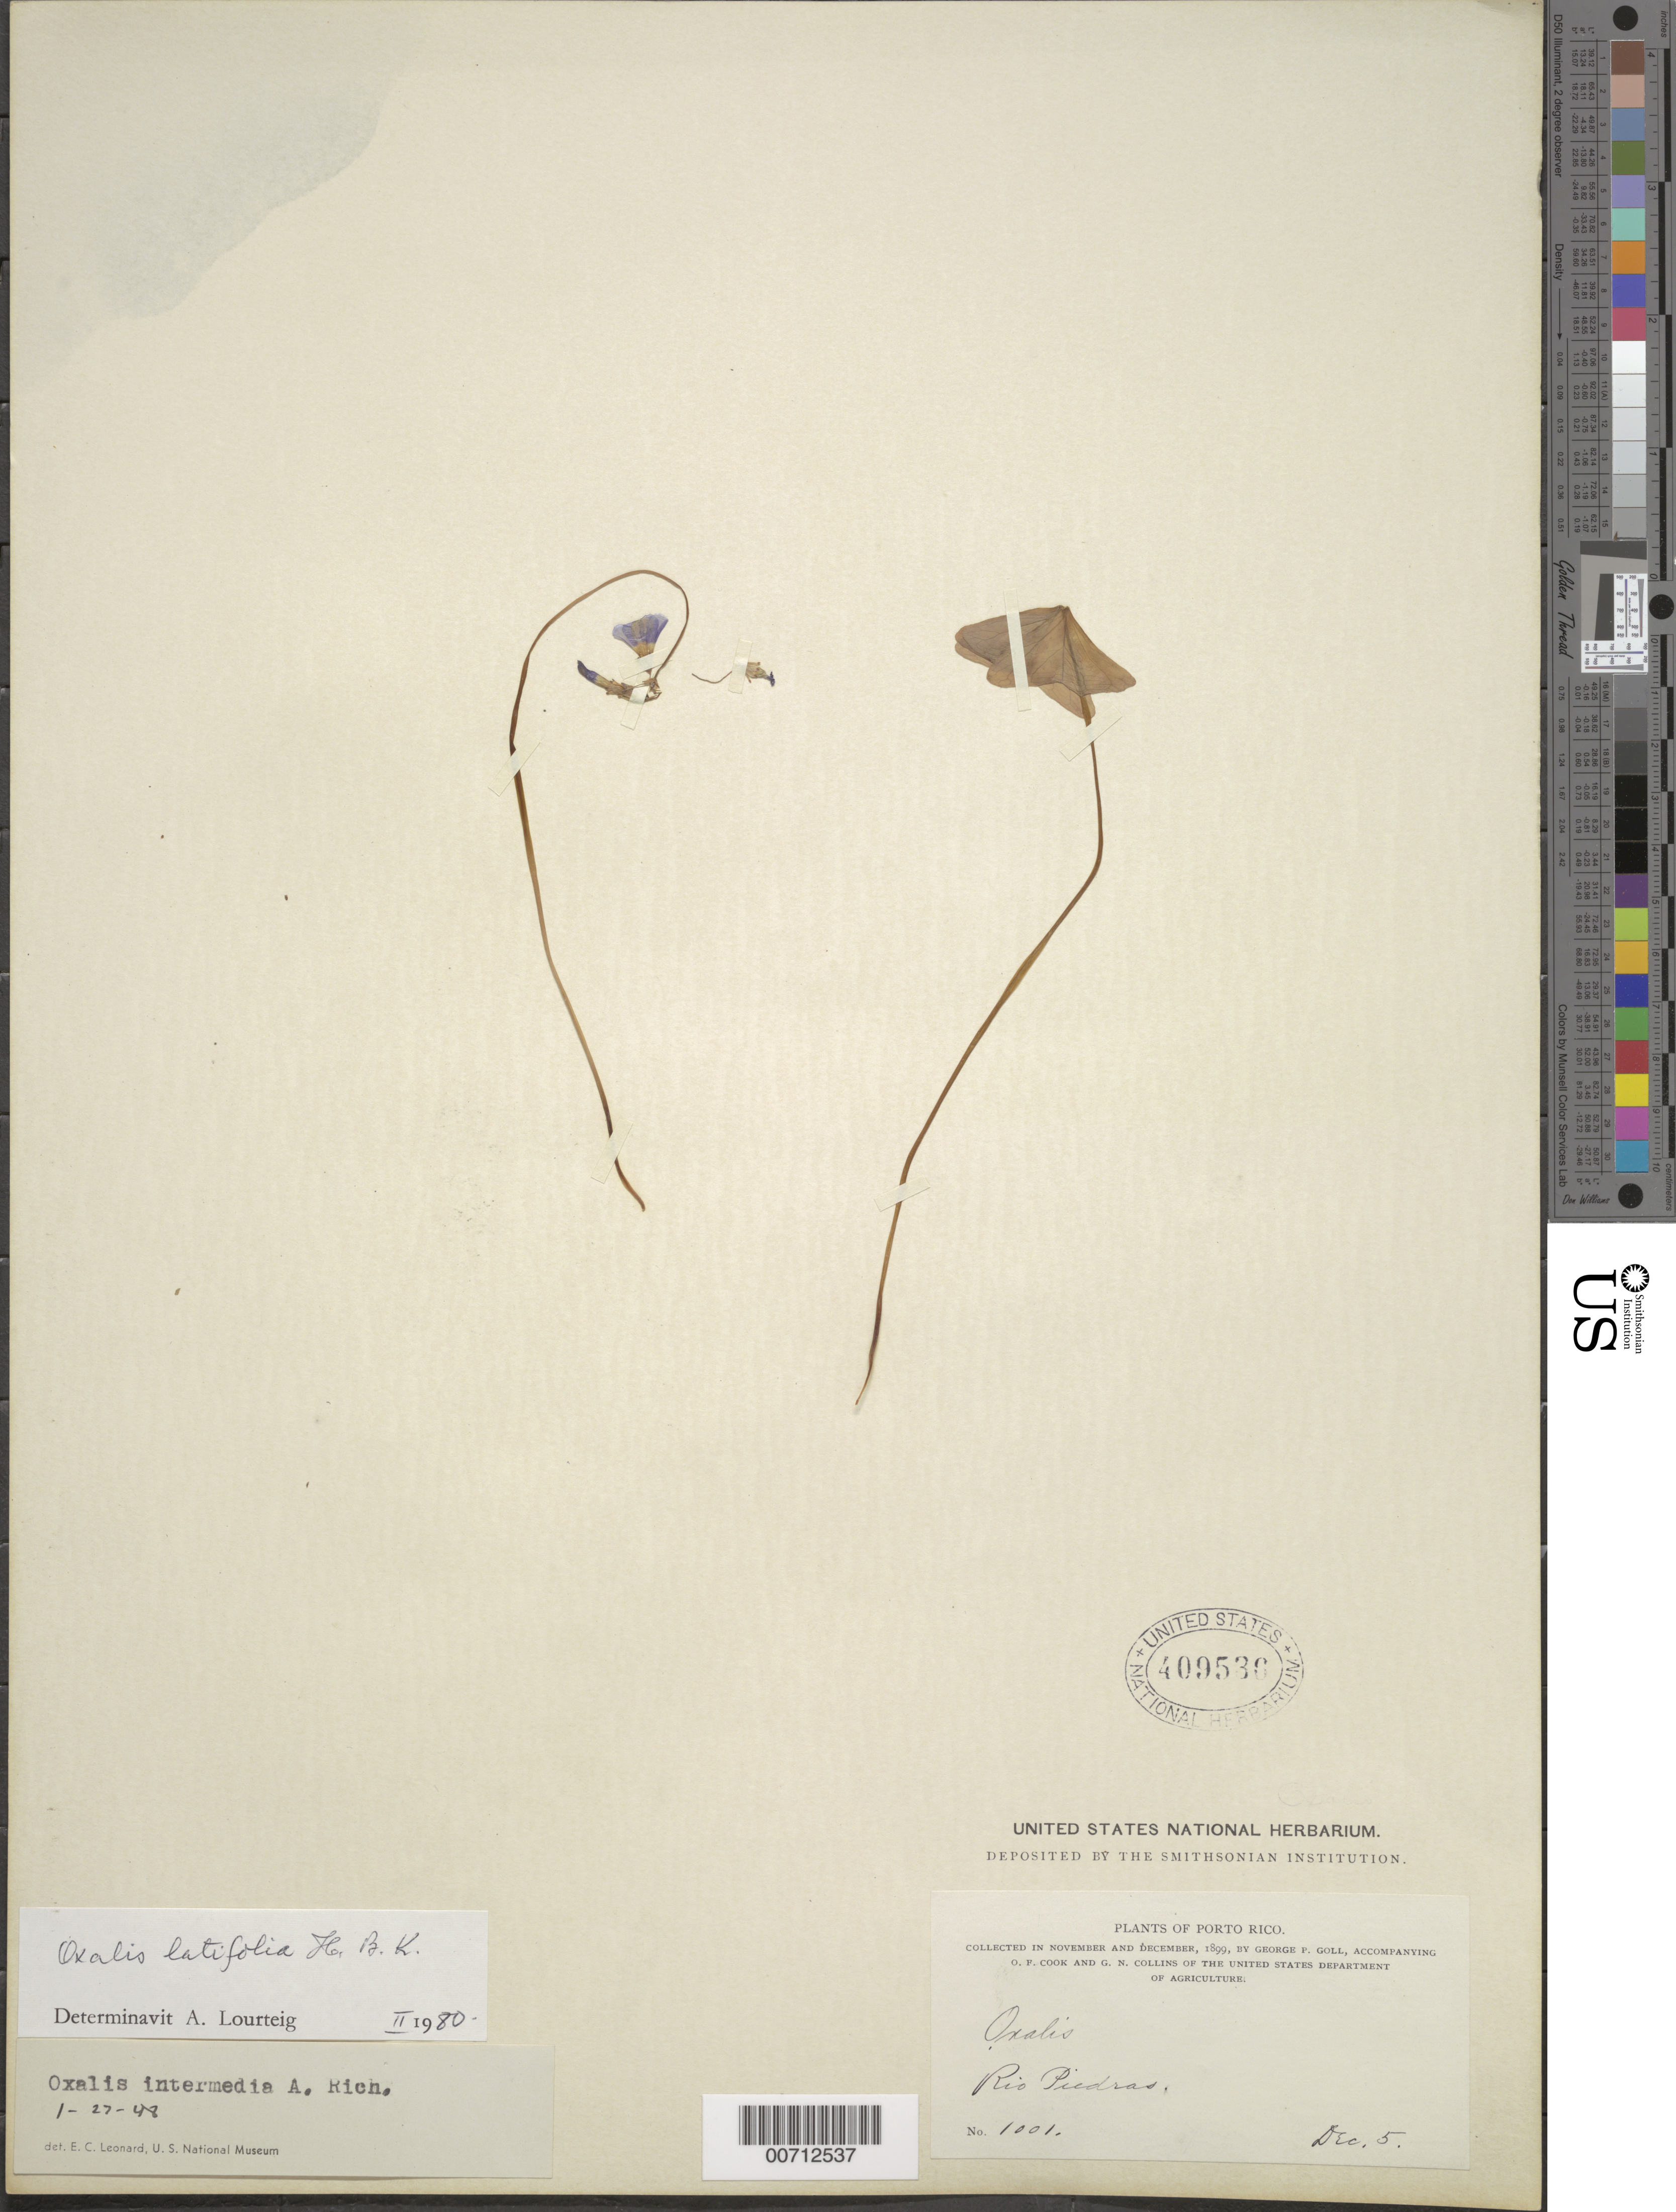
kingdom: Plantae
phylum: Tracheophyta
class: Magnoliopsida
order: Oxalidales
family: Oxalidaceae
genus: Oxalis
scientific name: Oxalis latifolia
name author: Kunth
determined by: Lourteig, A.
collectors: G. Goll, O. F. Cook & G. Collins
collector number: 1001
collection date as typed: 05 Dec 1899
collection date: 1899-12-05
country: Puerto Rico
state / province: Rio Piedras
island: Greater Antilles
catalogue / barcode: US 409536